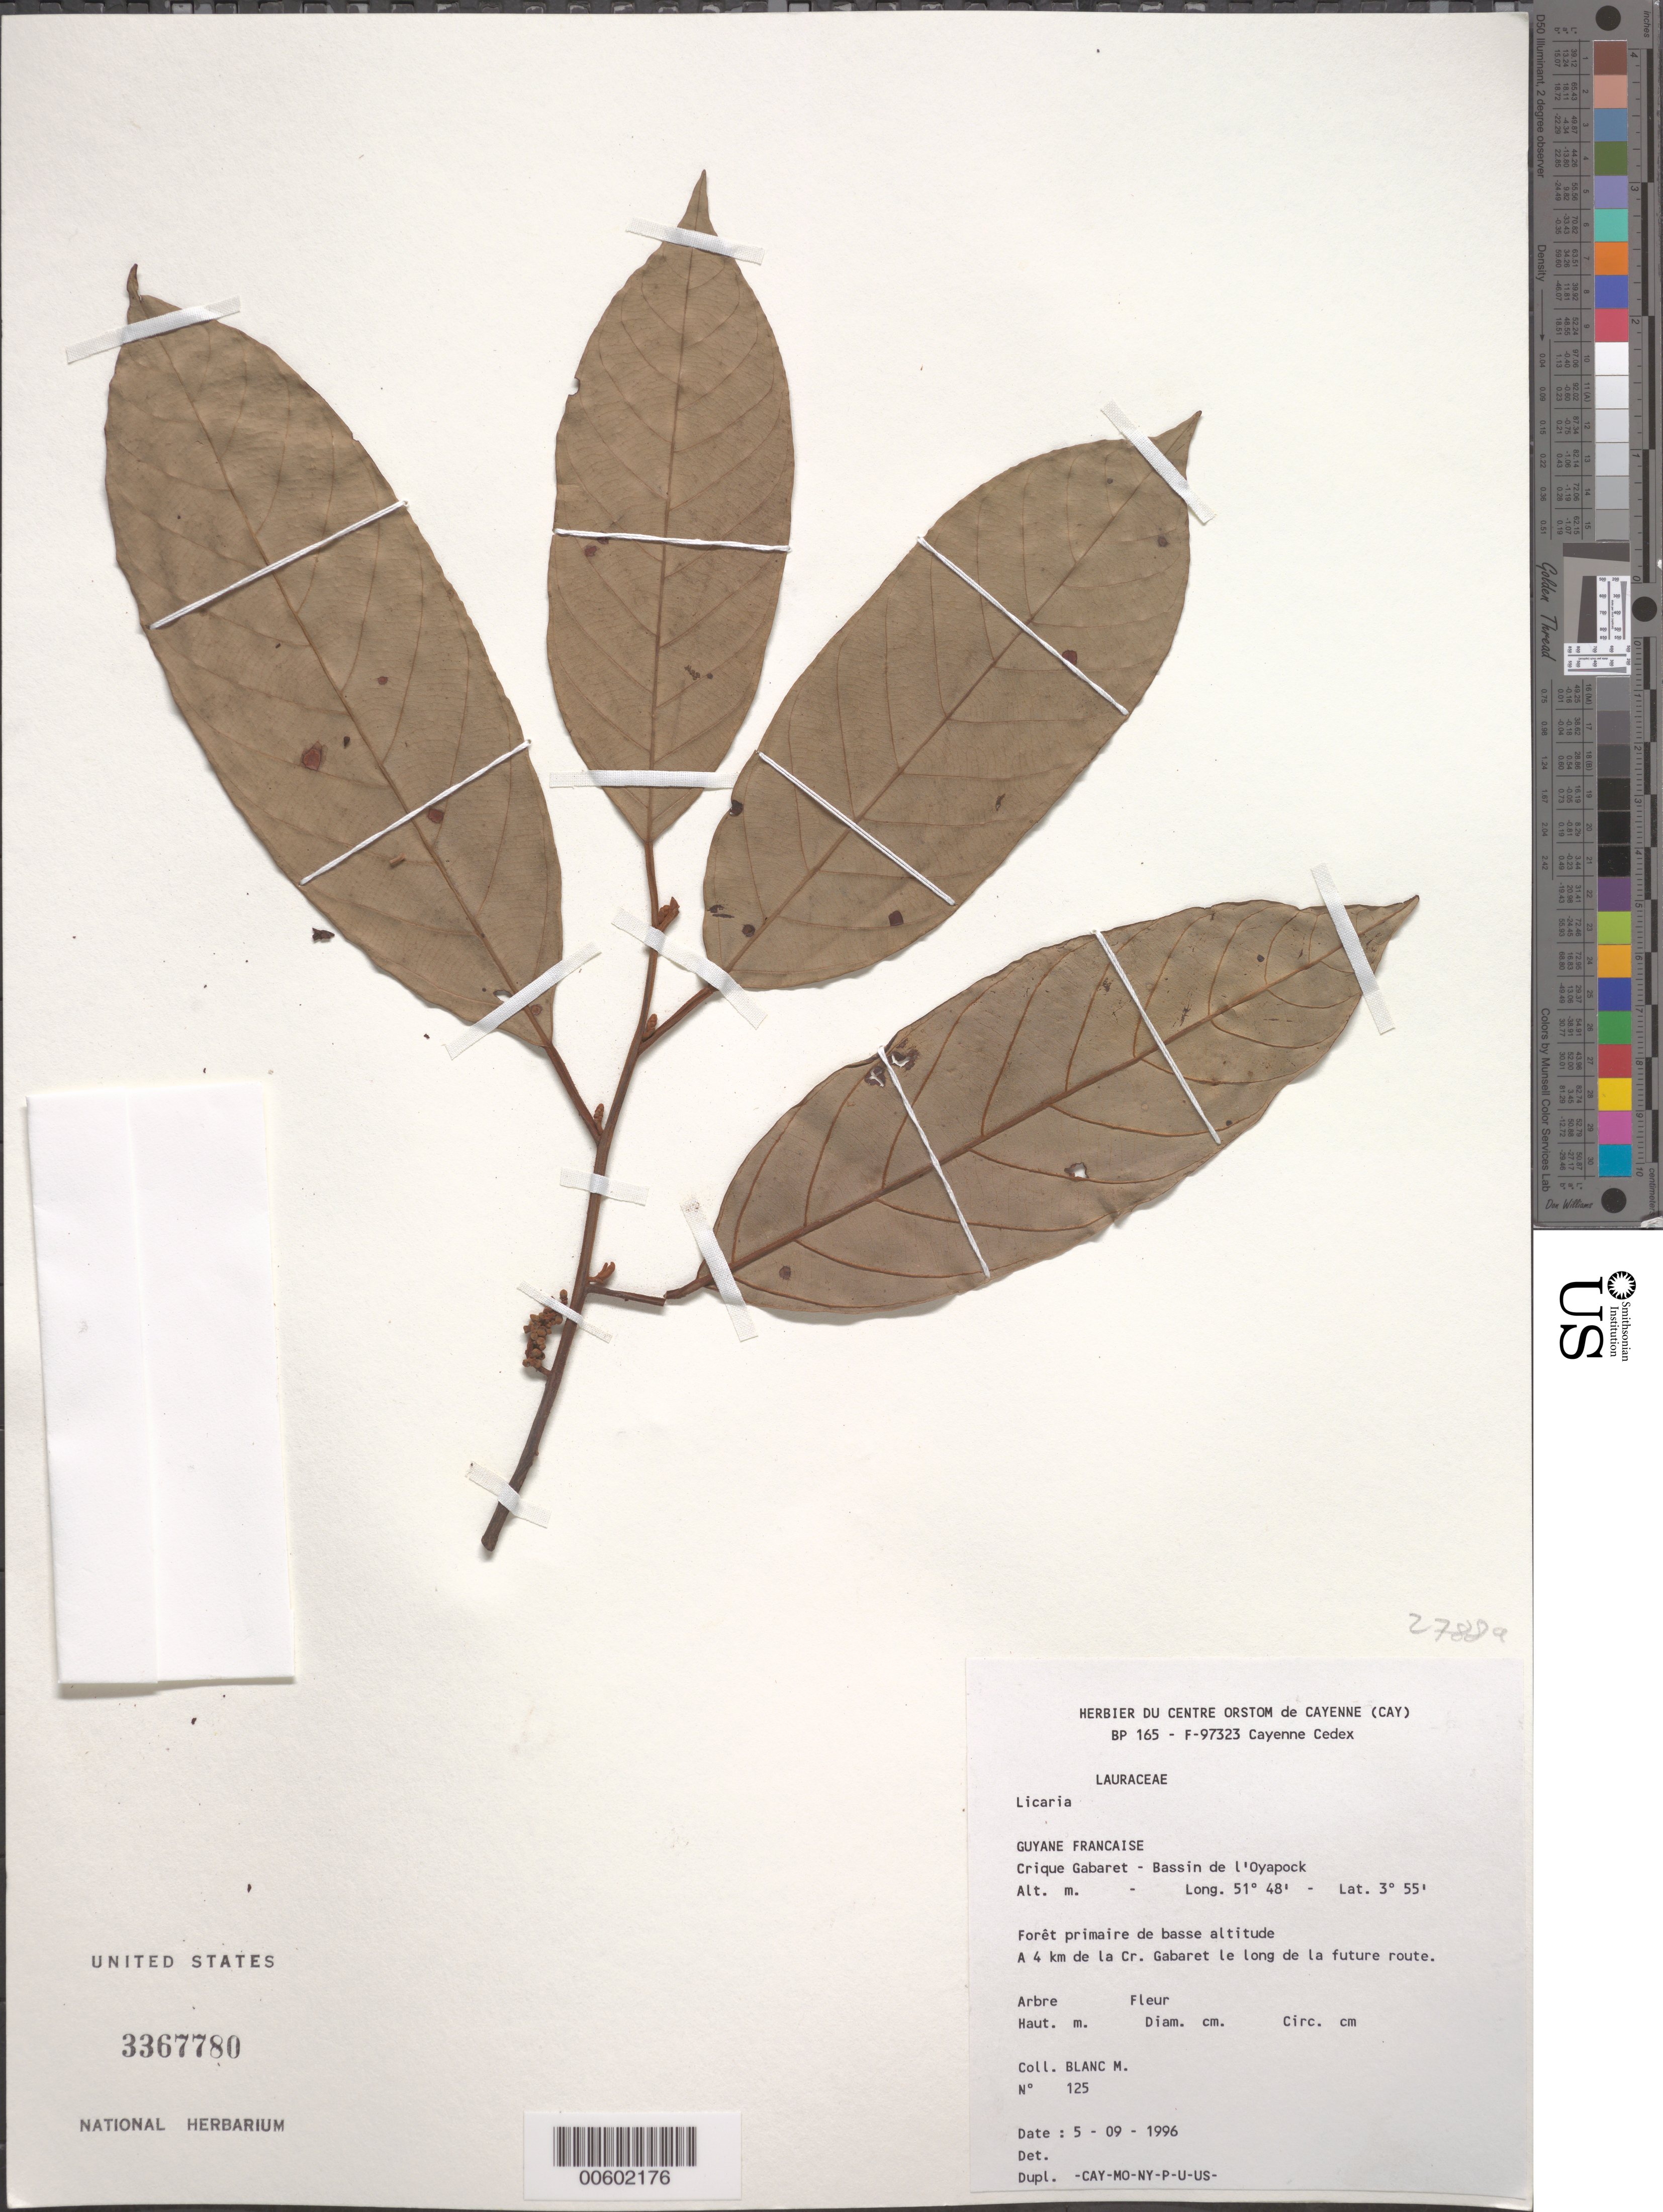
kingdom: Plantae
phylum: Tracheophyta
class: Magnoliopsida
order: Laurales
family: Lauraceae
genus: Licaria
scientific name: Licaria sp.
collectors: M. Blanc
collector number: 125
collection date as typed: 5-Sep-96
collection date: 1996-09-05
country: French Guiana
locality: Crique Gabaret, Bassin de l'Oyapock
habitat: Low primary forest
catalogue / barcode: US 3367780